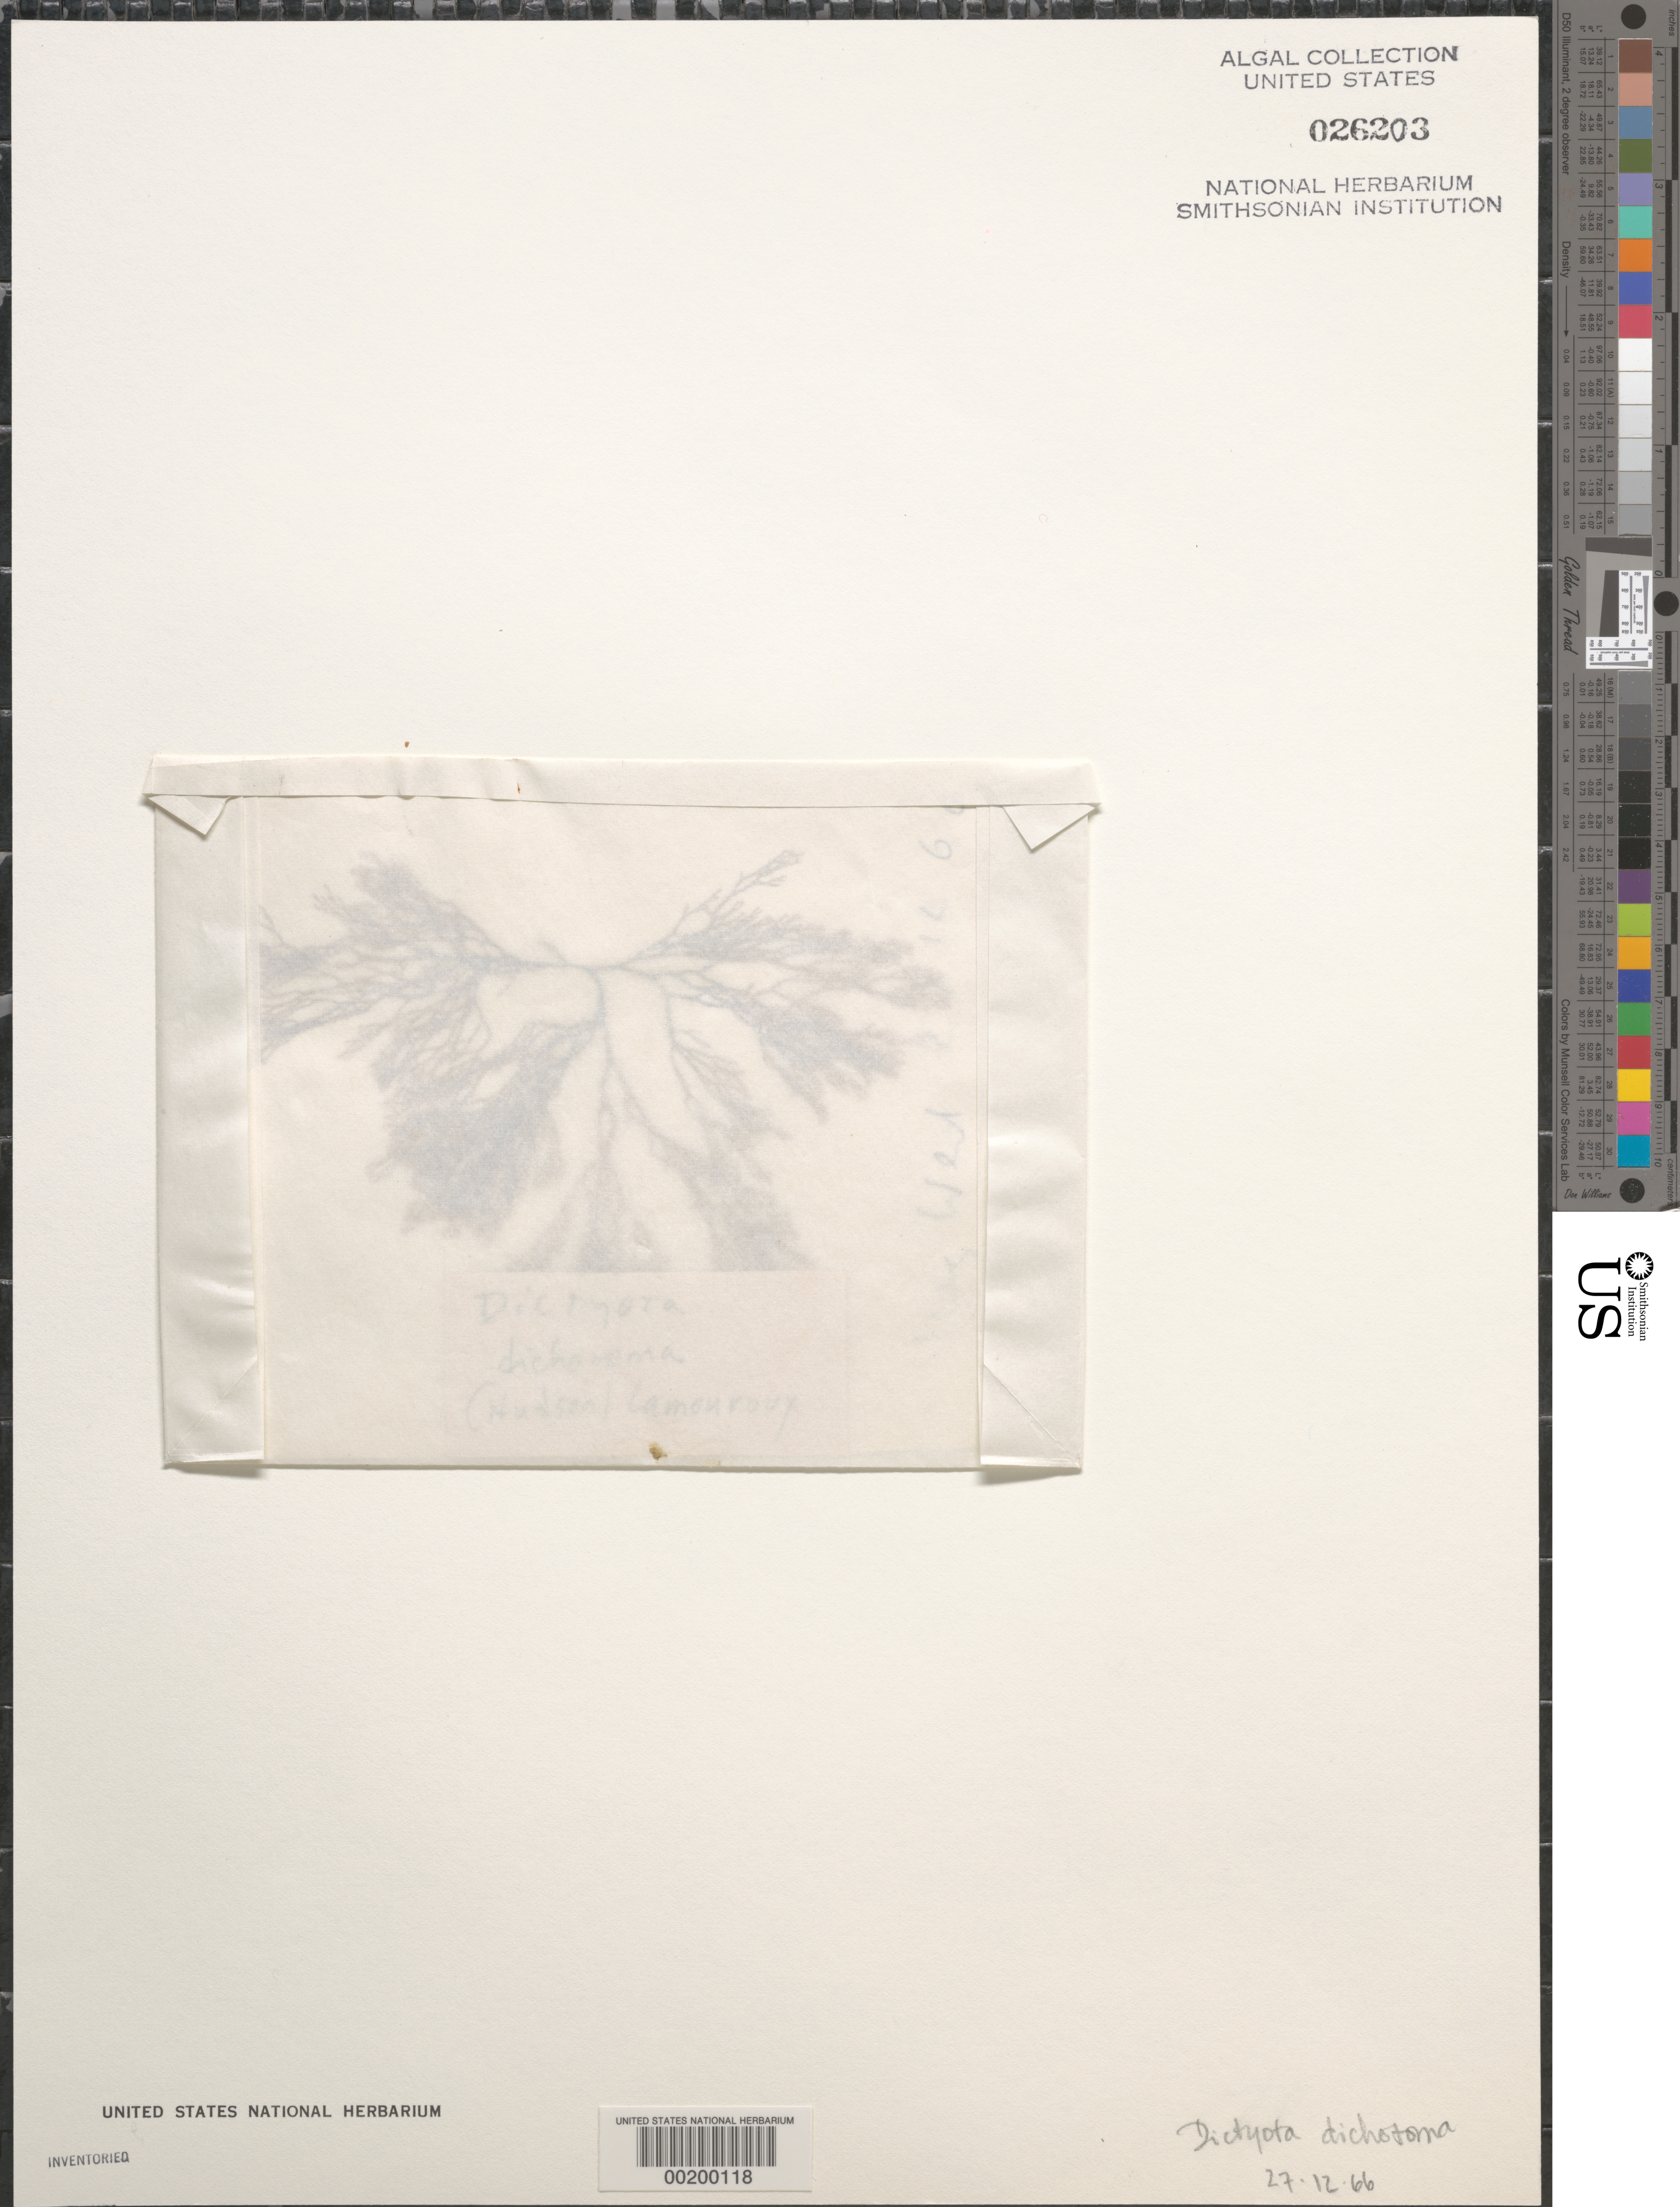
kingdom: Chromista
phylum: Ochrophyta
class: Phaeophyceae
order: Dictyotales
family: Dictyotaceae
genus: Dictyota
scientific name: Dictyota dichotoma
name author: (Huds.) J.V.Lamouroux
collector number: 27-12-66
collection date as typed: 27 Dec 1966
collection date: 1966-12-27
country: United States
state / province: Florida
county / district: Monroe County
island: Key West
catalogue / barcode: US 26203